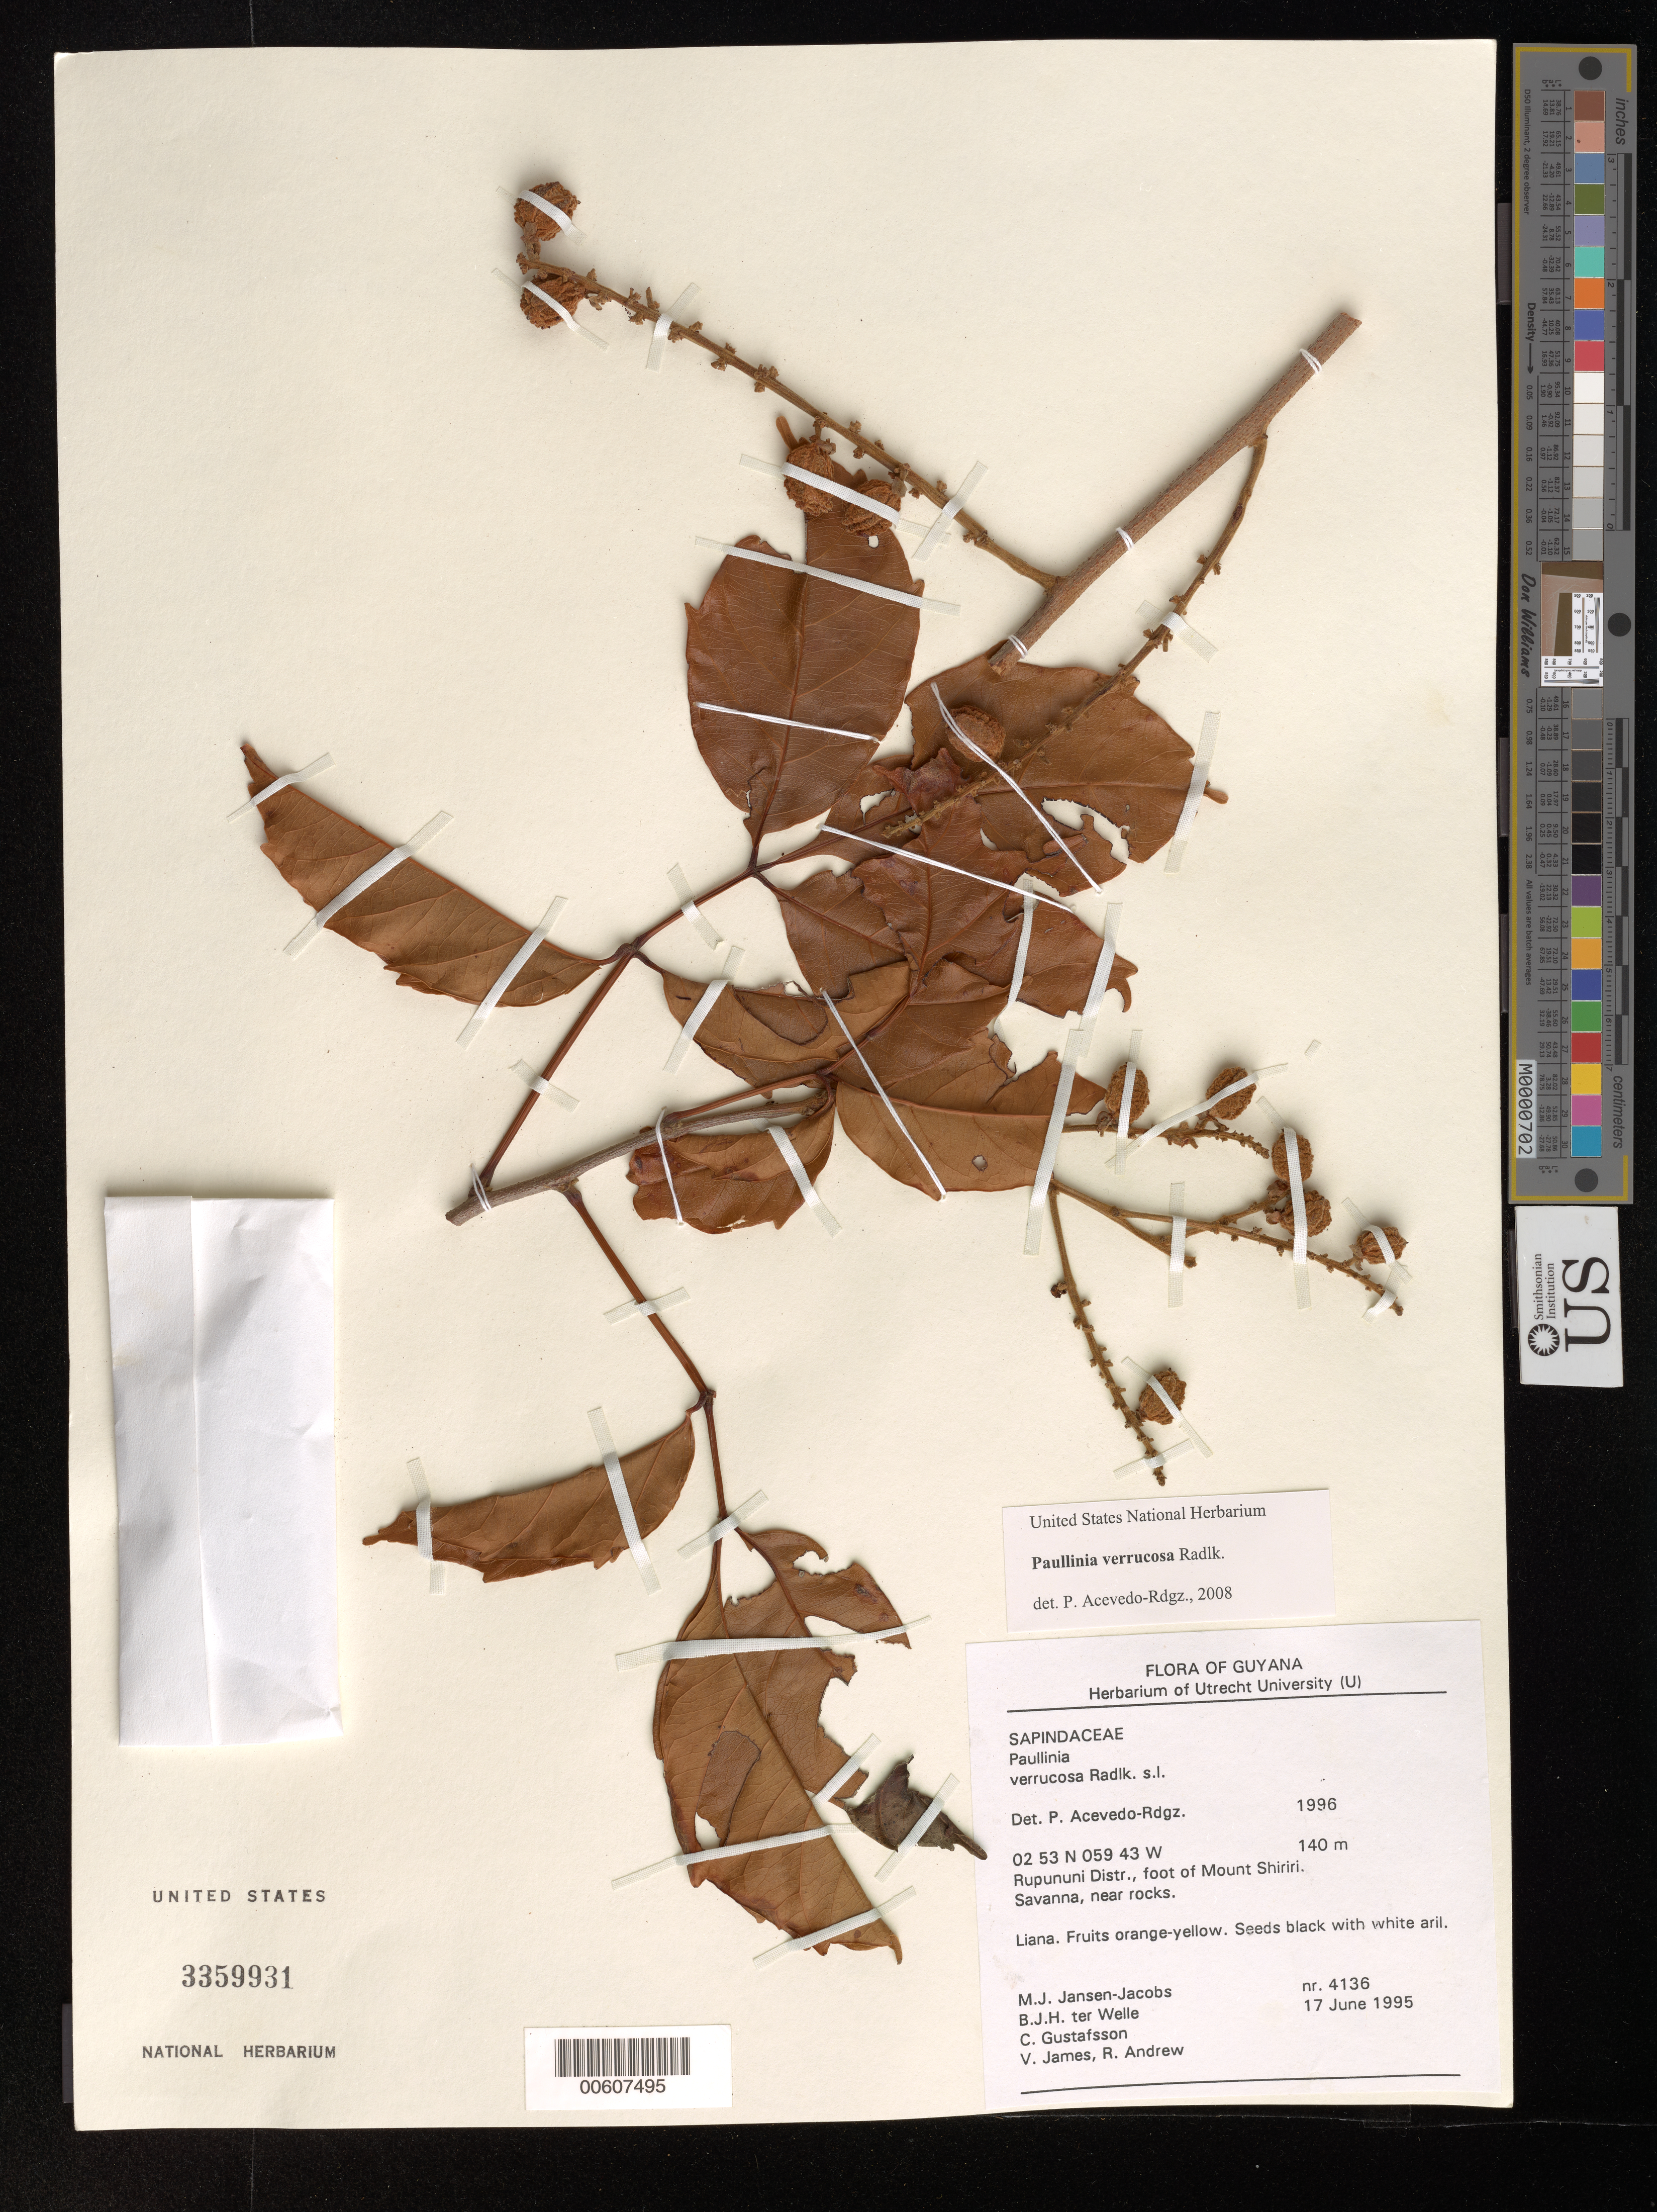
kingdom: Plantae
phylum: Tracheophyta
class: Magnoliopsida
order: Sapindales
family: Sapindaceae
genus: Paullinia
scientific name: Paullinia verrucosa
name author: Radlk.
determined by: Acevedo-Rodríguez, P., (BOT), Smithsonian Institution - National Museum of Natural History (UNITED STATES)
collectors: M. J. Jansen-Jacobs, B. Welle, C. G. Gustafsson, V. James & R. Andrew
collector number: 4136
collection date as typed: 17-Jun-95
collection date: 1995-06-17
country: Guyana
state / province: U. Takutu-U. Essequibo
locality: Mount Shiriri, at foot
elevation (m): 140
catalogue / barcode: US 3359931